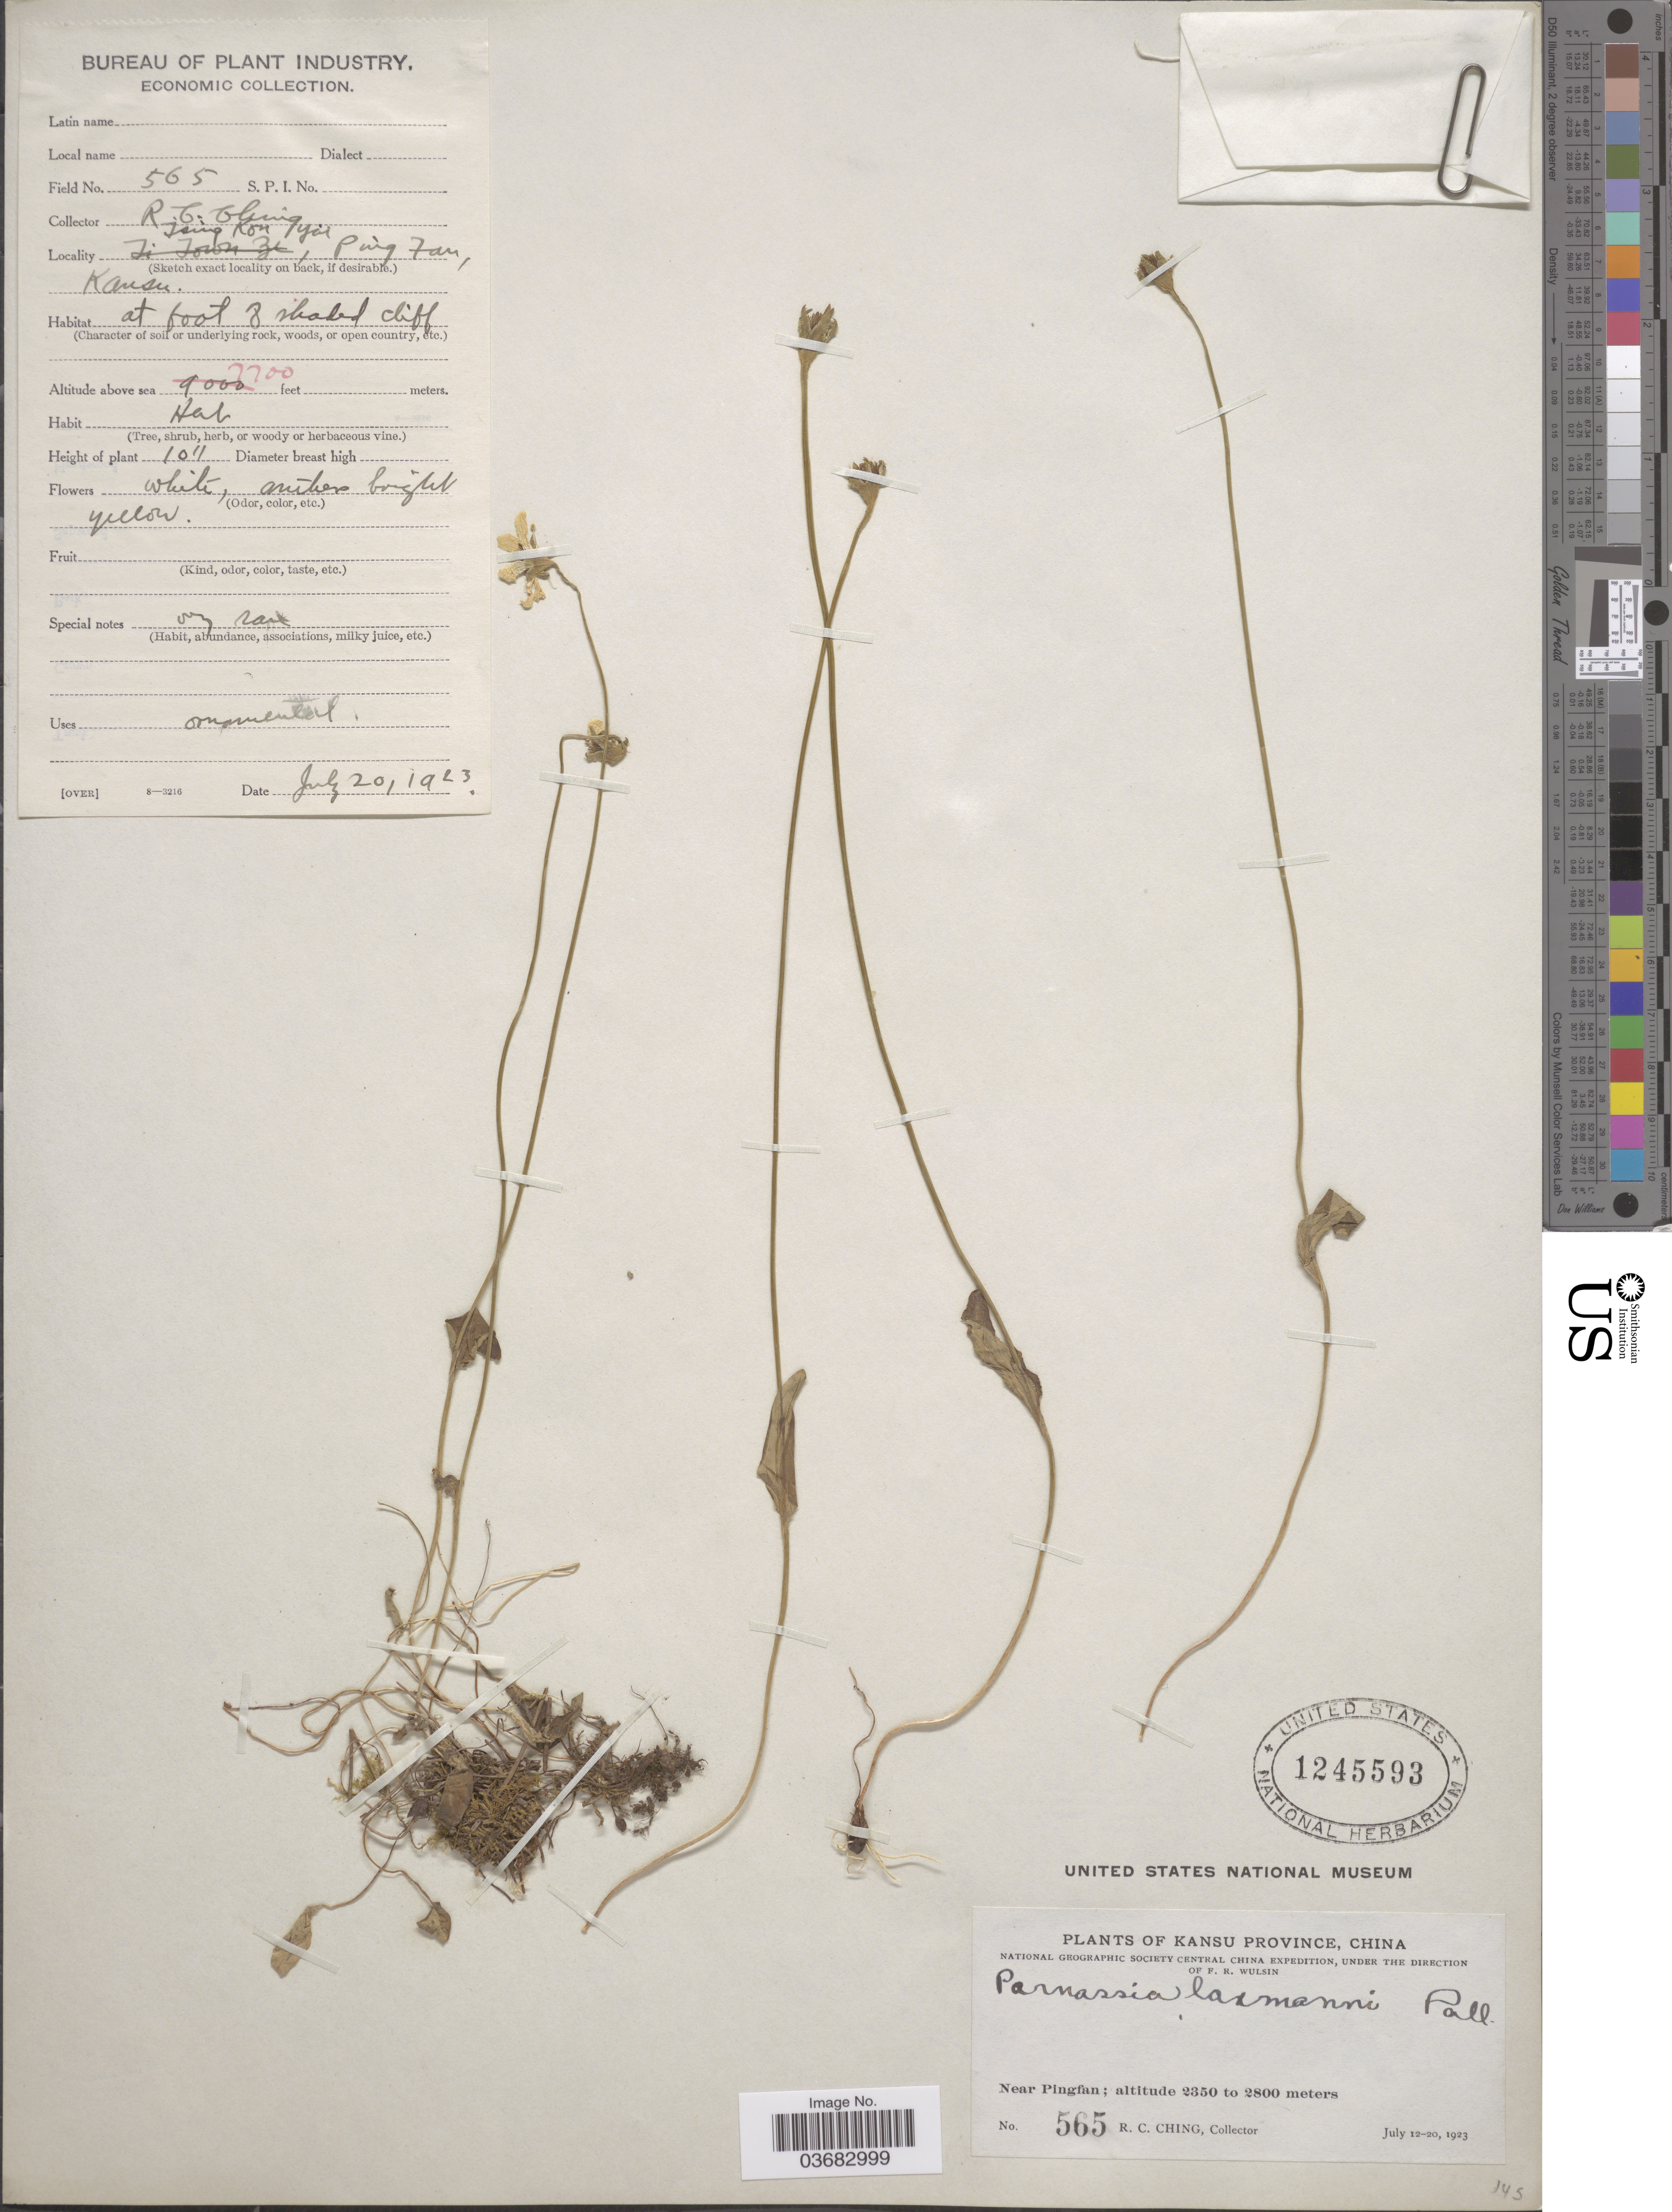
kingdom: Plantae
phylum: Tracheophyta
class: Magnoliopsida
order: Celastrales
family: Parnassiaceae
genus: Parnassia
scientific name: Parnassia laxmanni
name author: Pall. ex Schult.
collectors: R. C. Ching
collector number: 565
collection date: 1923-07-20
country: China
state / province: Gansu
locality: Kansu Province. National Geographic Society Central China Expedition. Near Pingfan. Tsing Kon Yat [interpreted], Ping Fan, Kansu.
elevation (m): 2347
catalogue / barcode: US 1245593